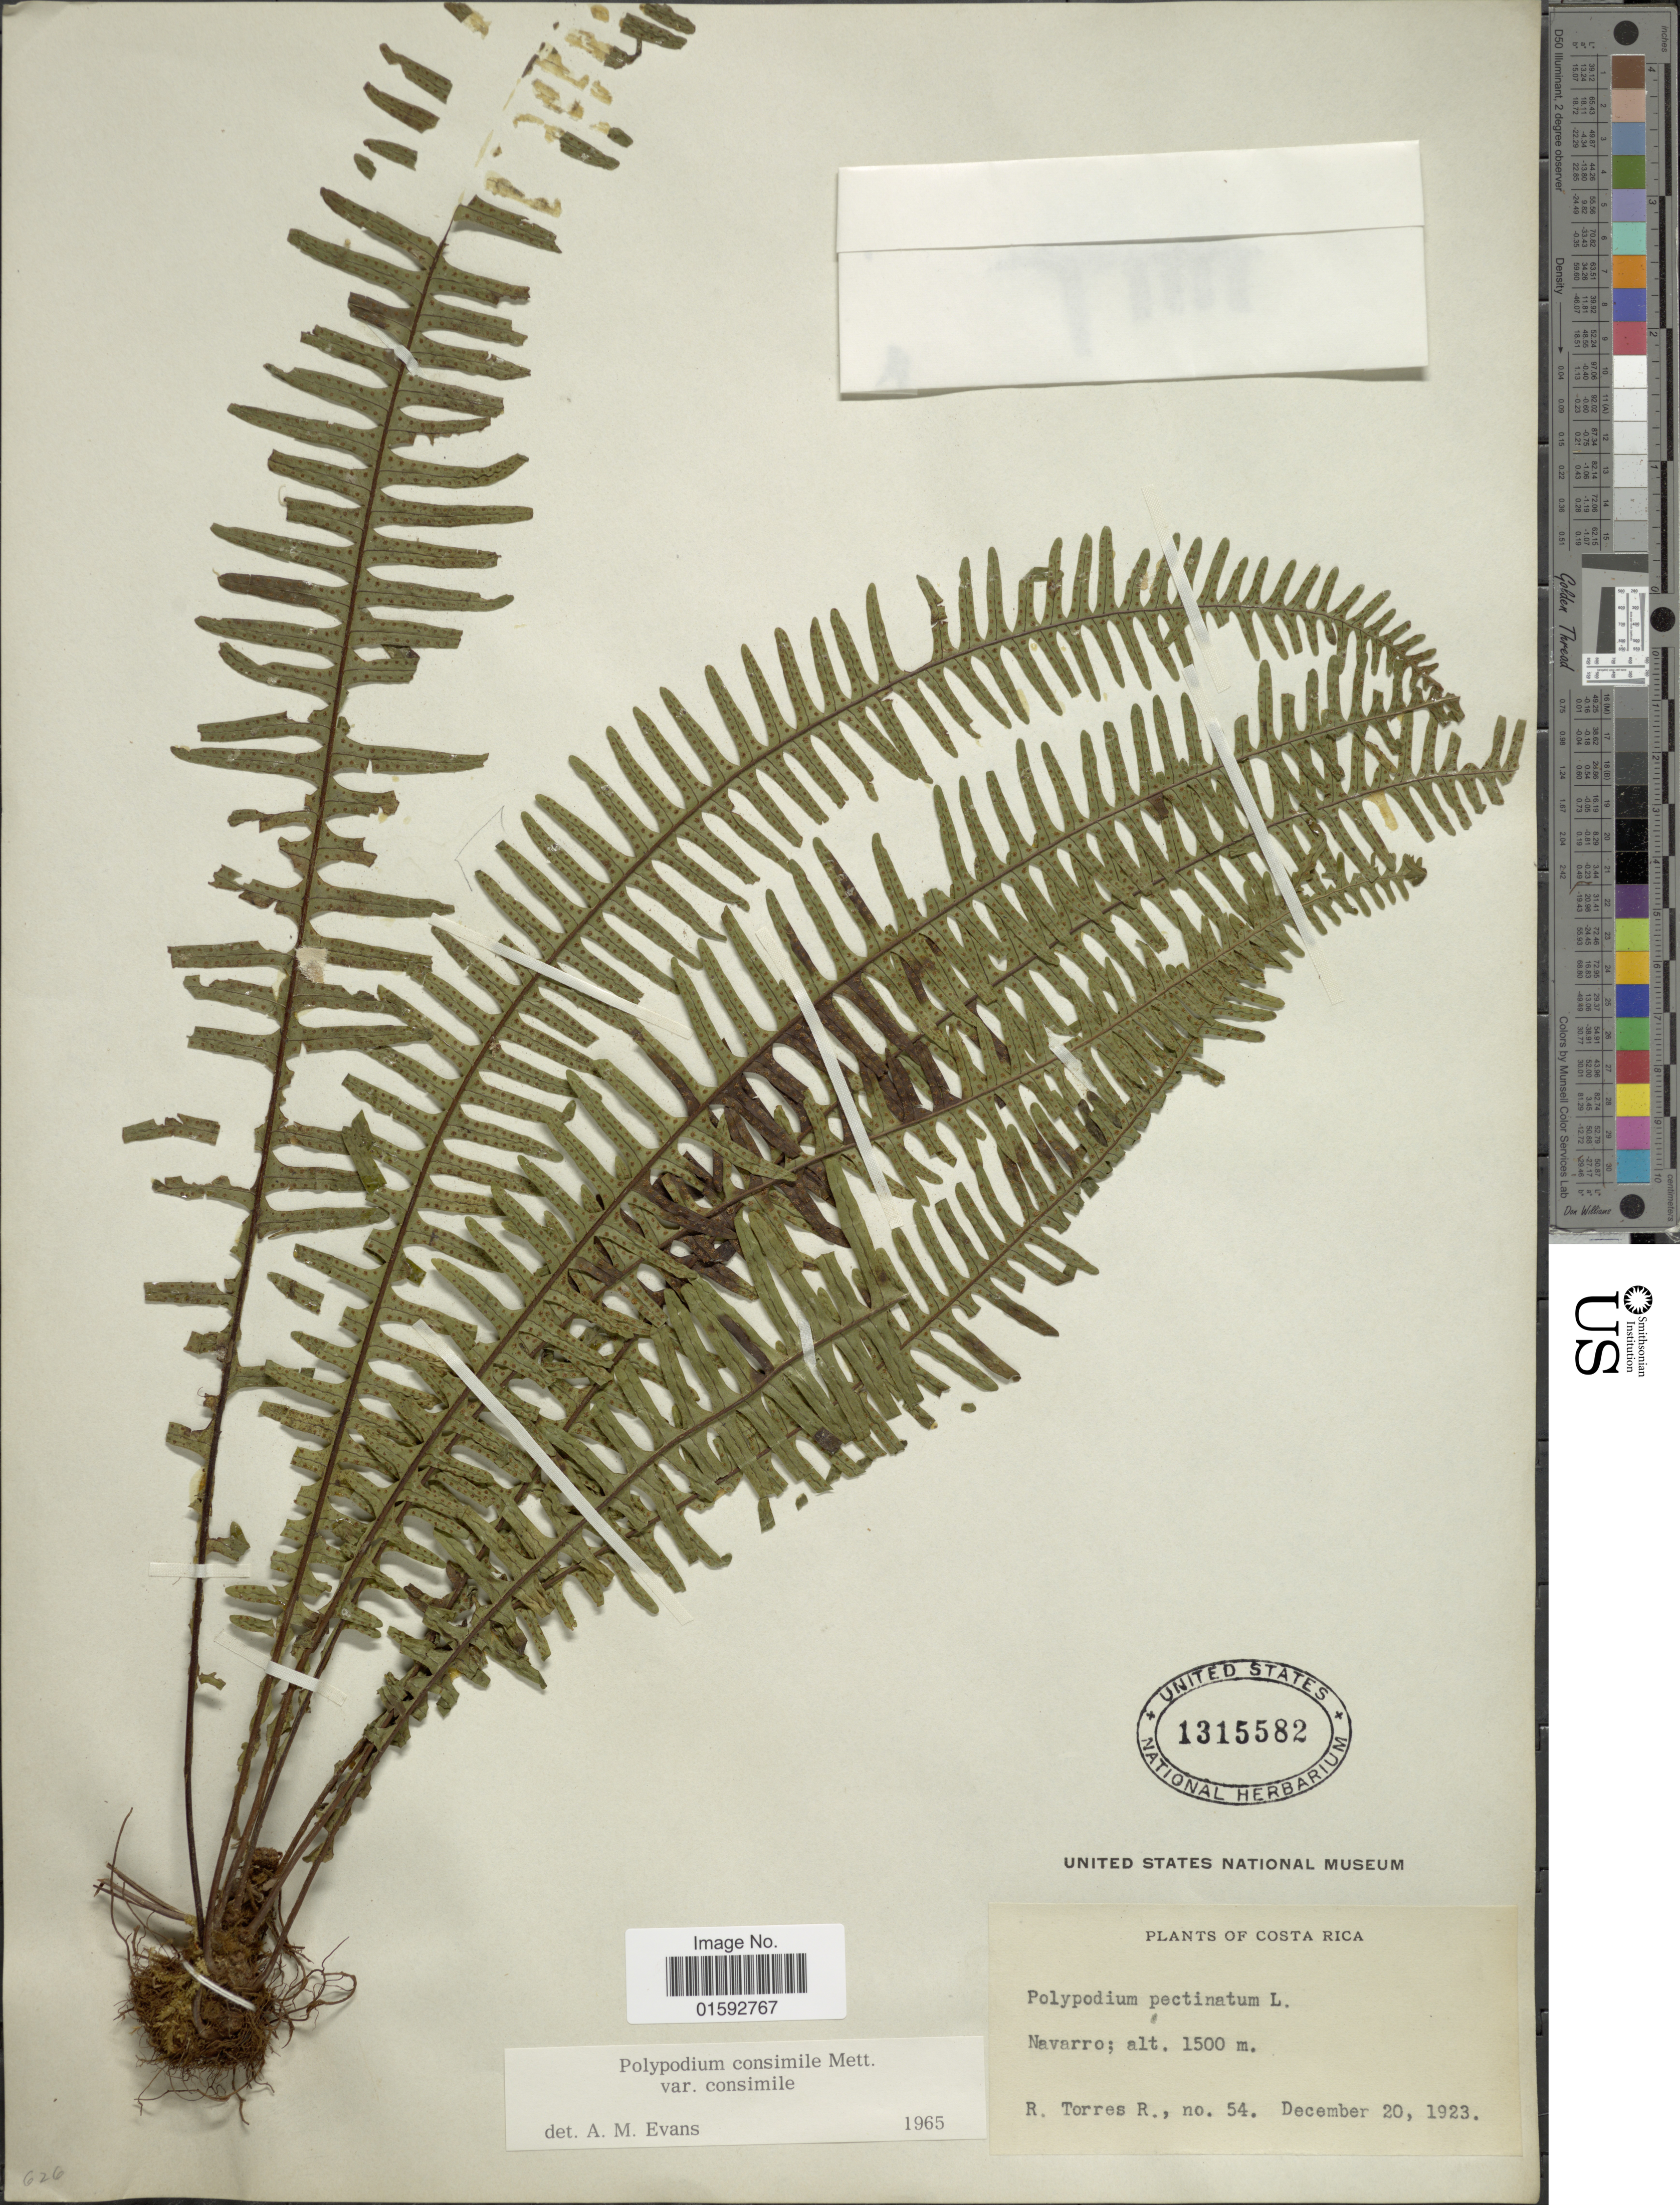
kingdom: Plantae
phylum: Tracheophyta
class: Polypodiopsida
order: Polypodiales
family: Polypodiaceae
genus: Pecluma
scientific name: Pecluma consimilis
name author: (Mett.) M.G. Price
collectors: R. Torres R.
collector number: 54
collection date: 1923-12-20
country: Costa Rica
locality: Navarro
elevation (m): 1500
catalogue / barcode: US 1315582